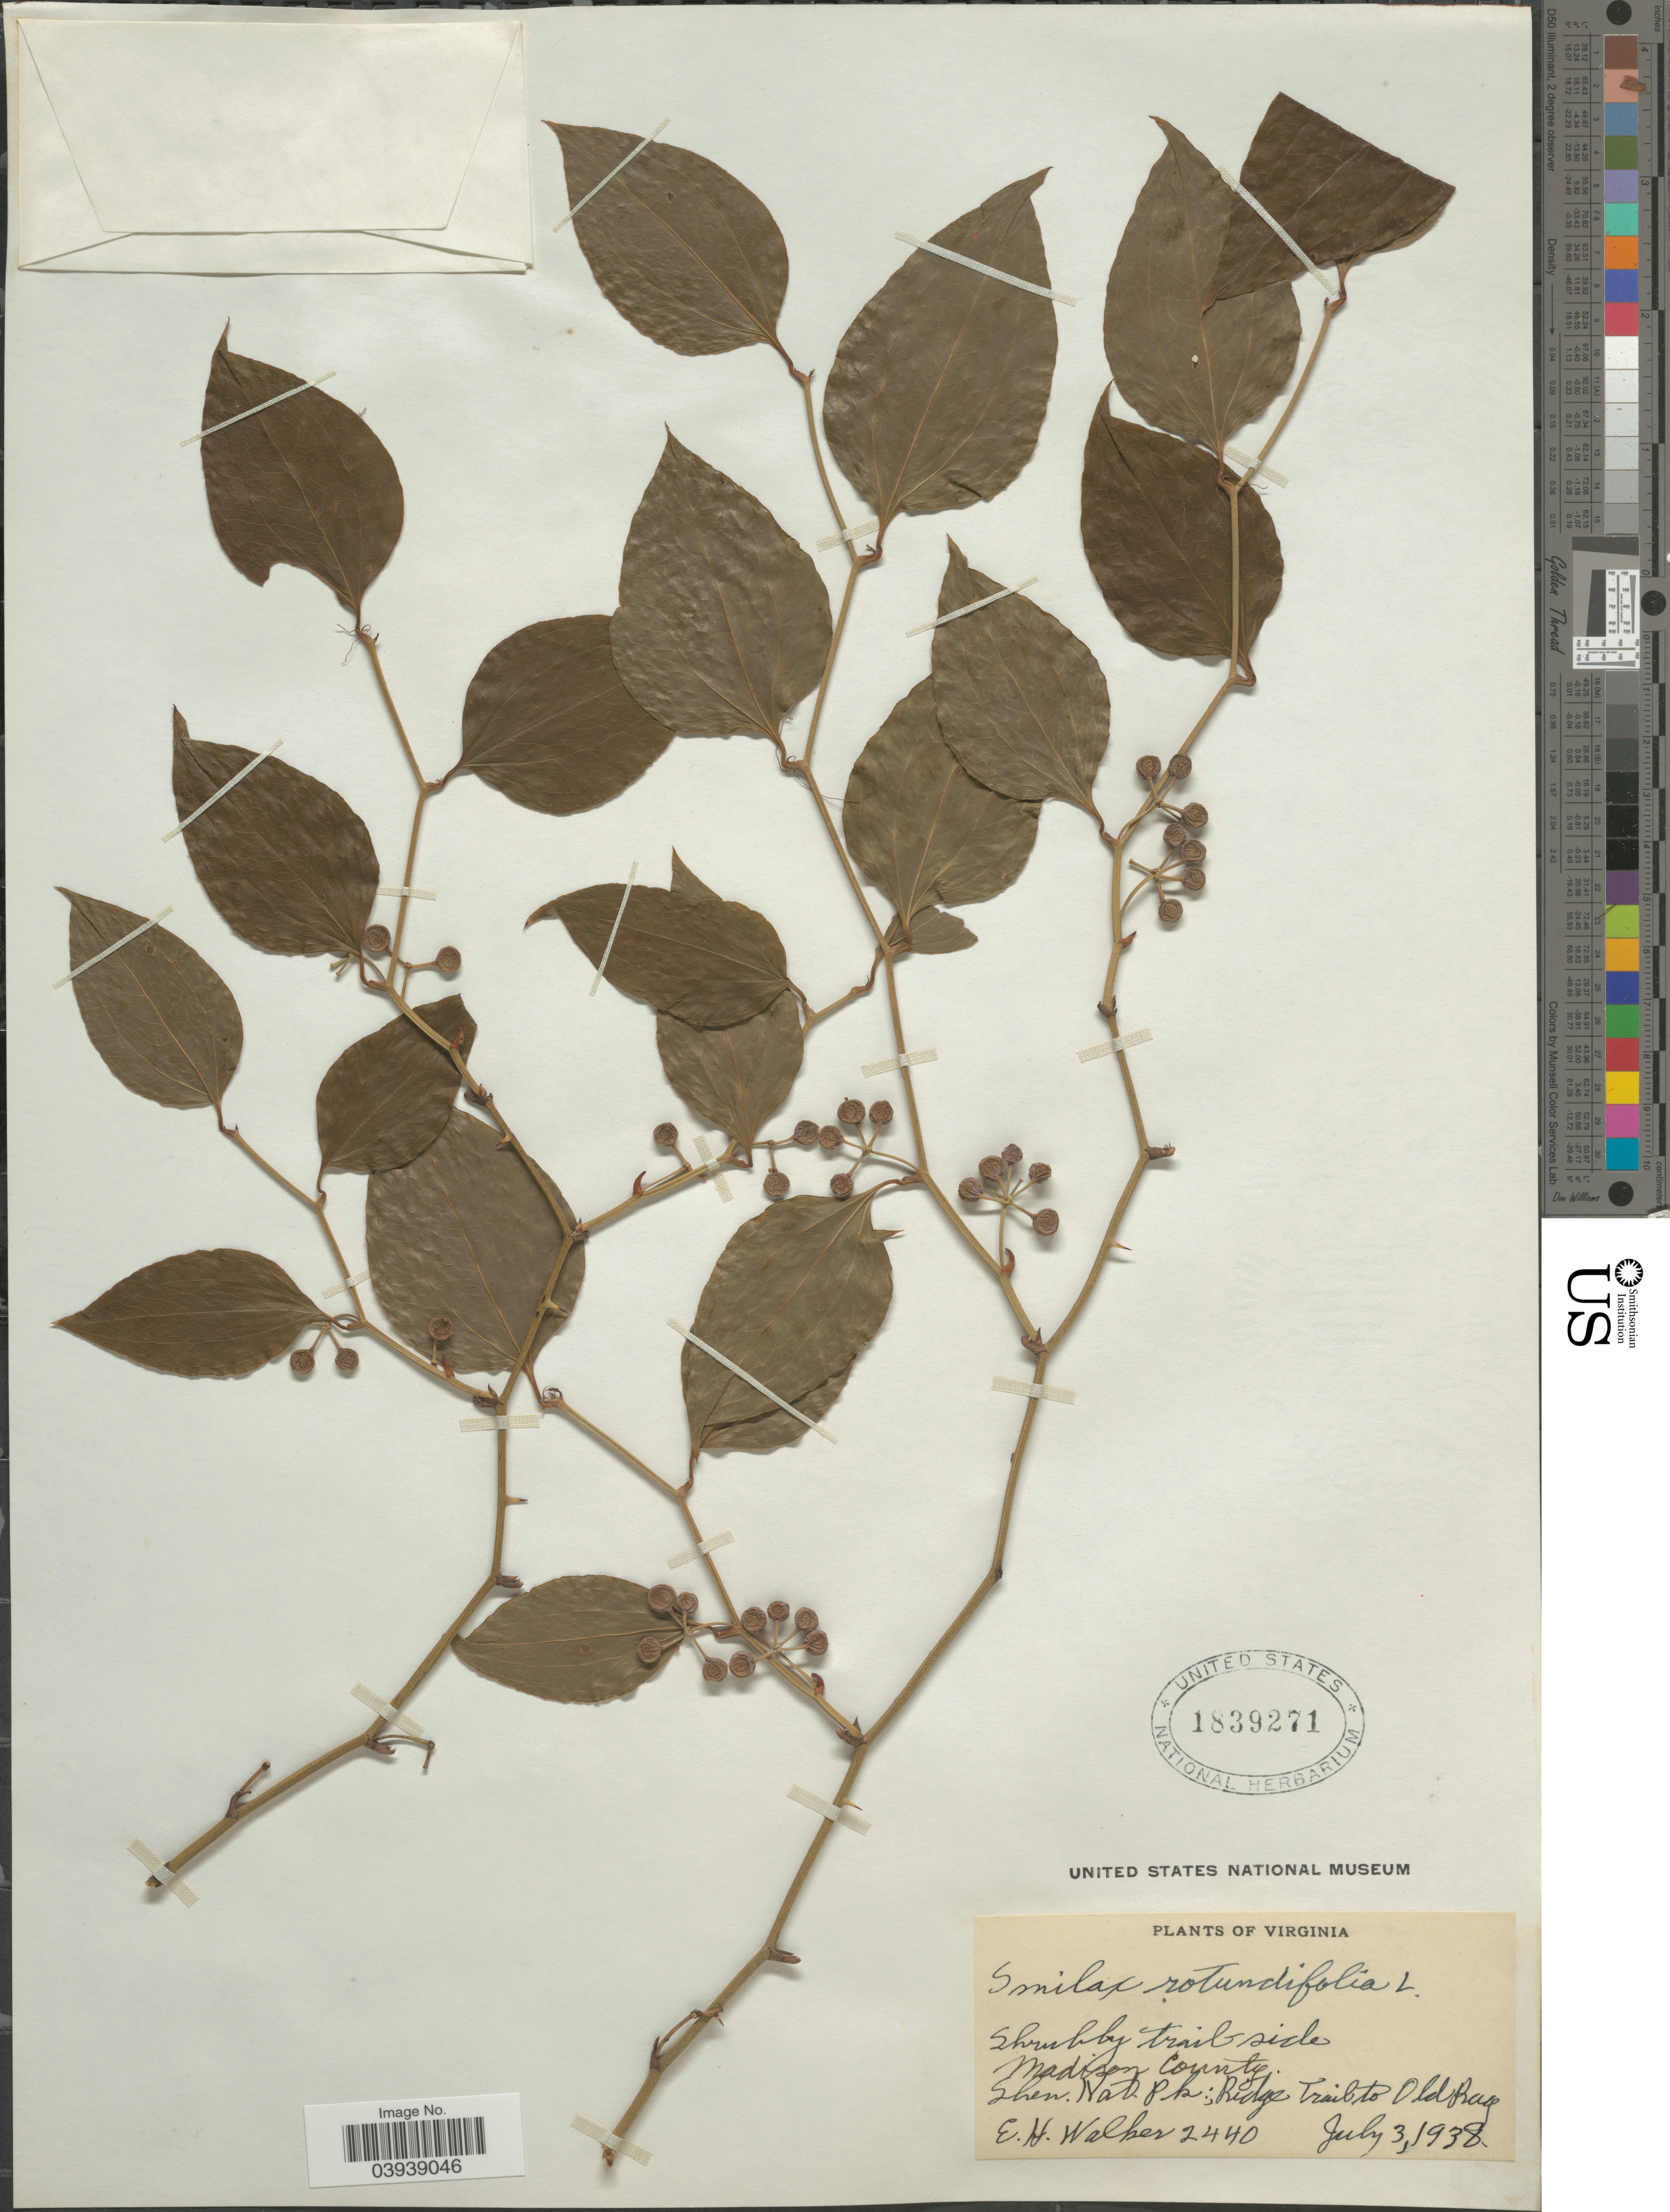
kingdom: Plantae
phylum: Tracheophyta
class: Liliopsida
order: Liliales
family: Smilacaceae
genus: Smilax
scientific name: Smilax rotundifolia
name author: L.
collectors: E. H. Walker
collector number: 2440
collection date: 1938-07-03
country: United States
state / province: Virginia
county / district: Madison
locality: Shrubby trail side Madison County. Shen. Nat. Pk; Ridge Trail to Old Bay.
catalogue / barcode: US 1839271